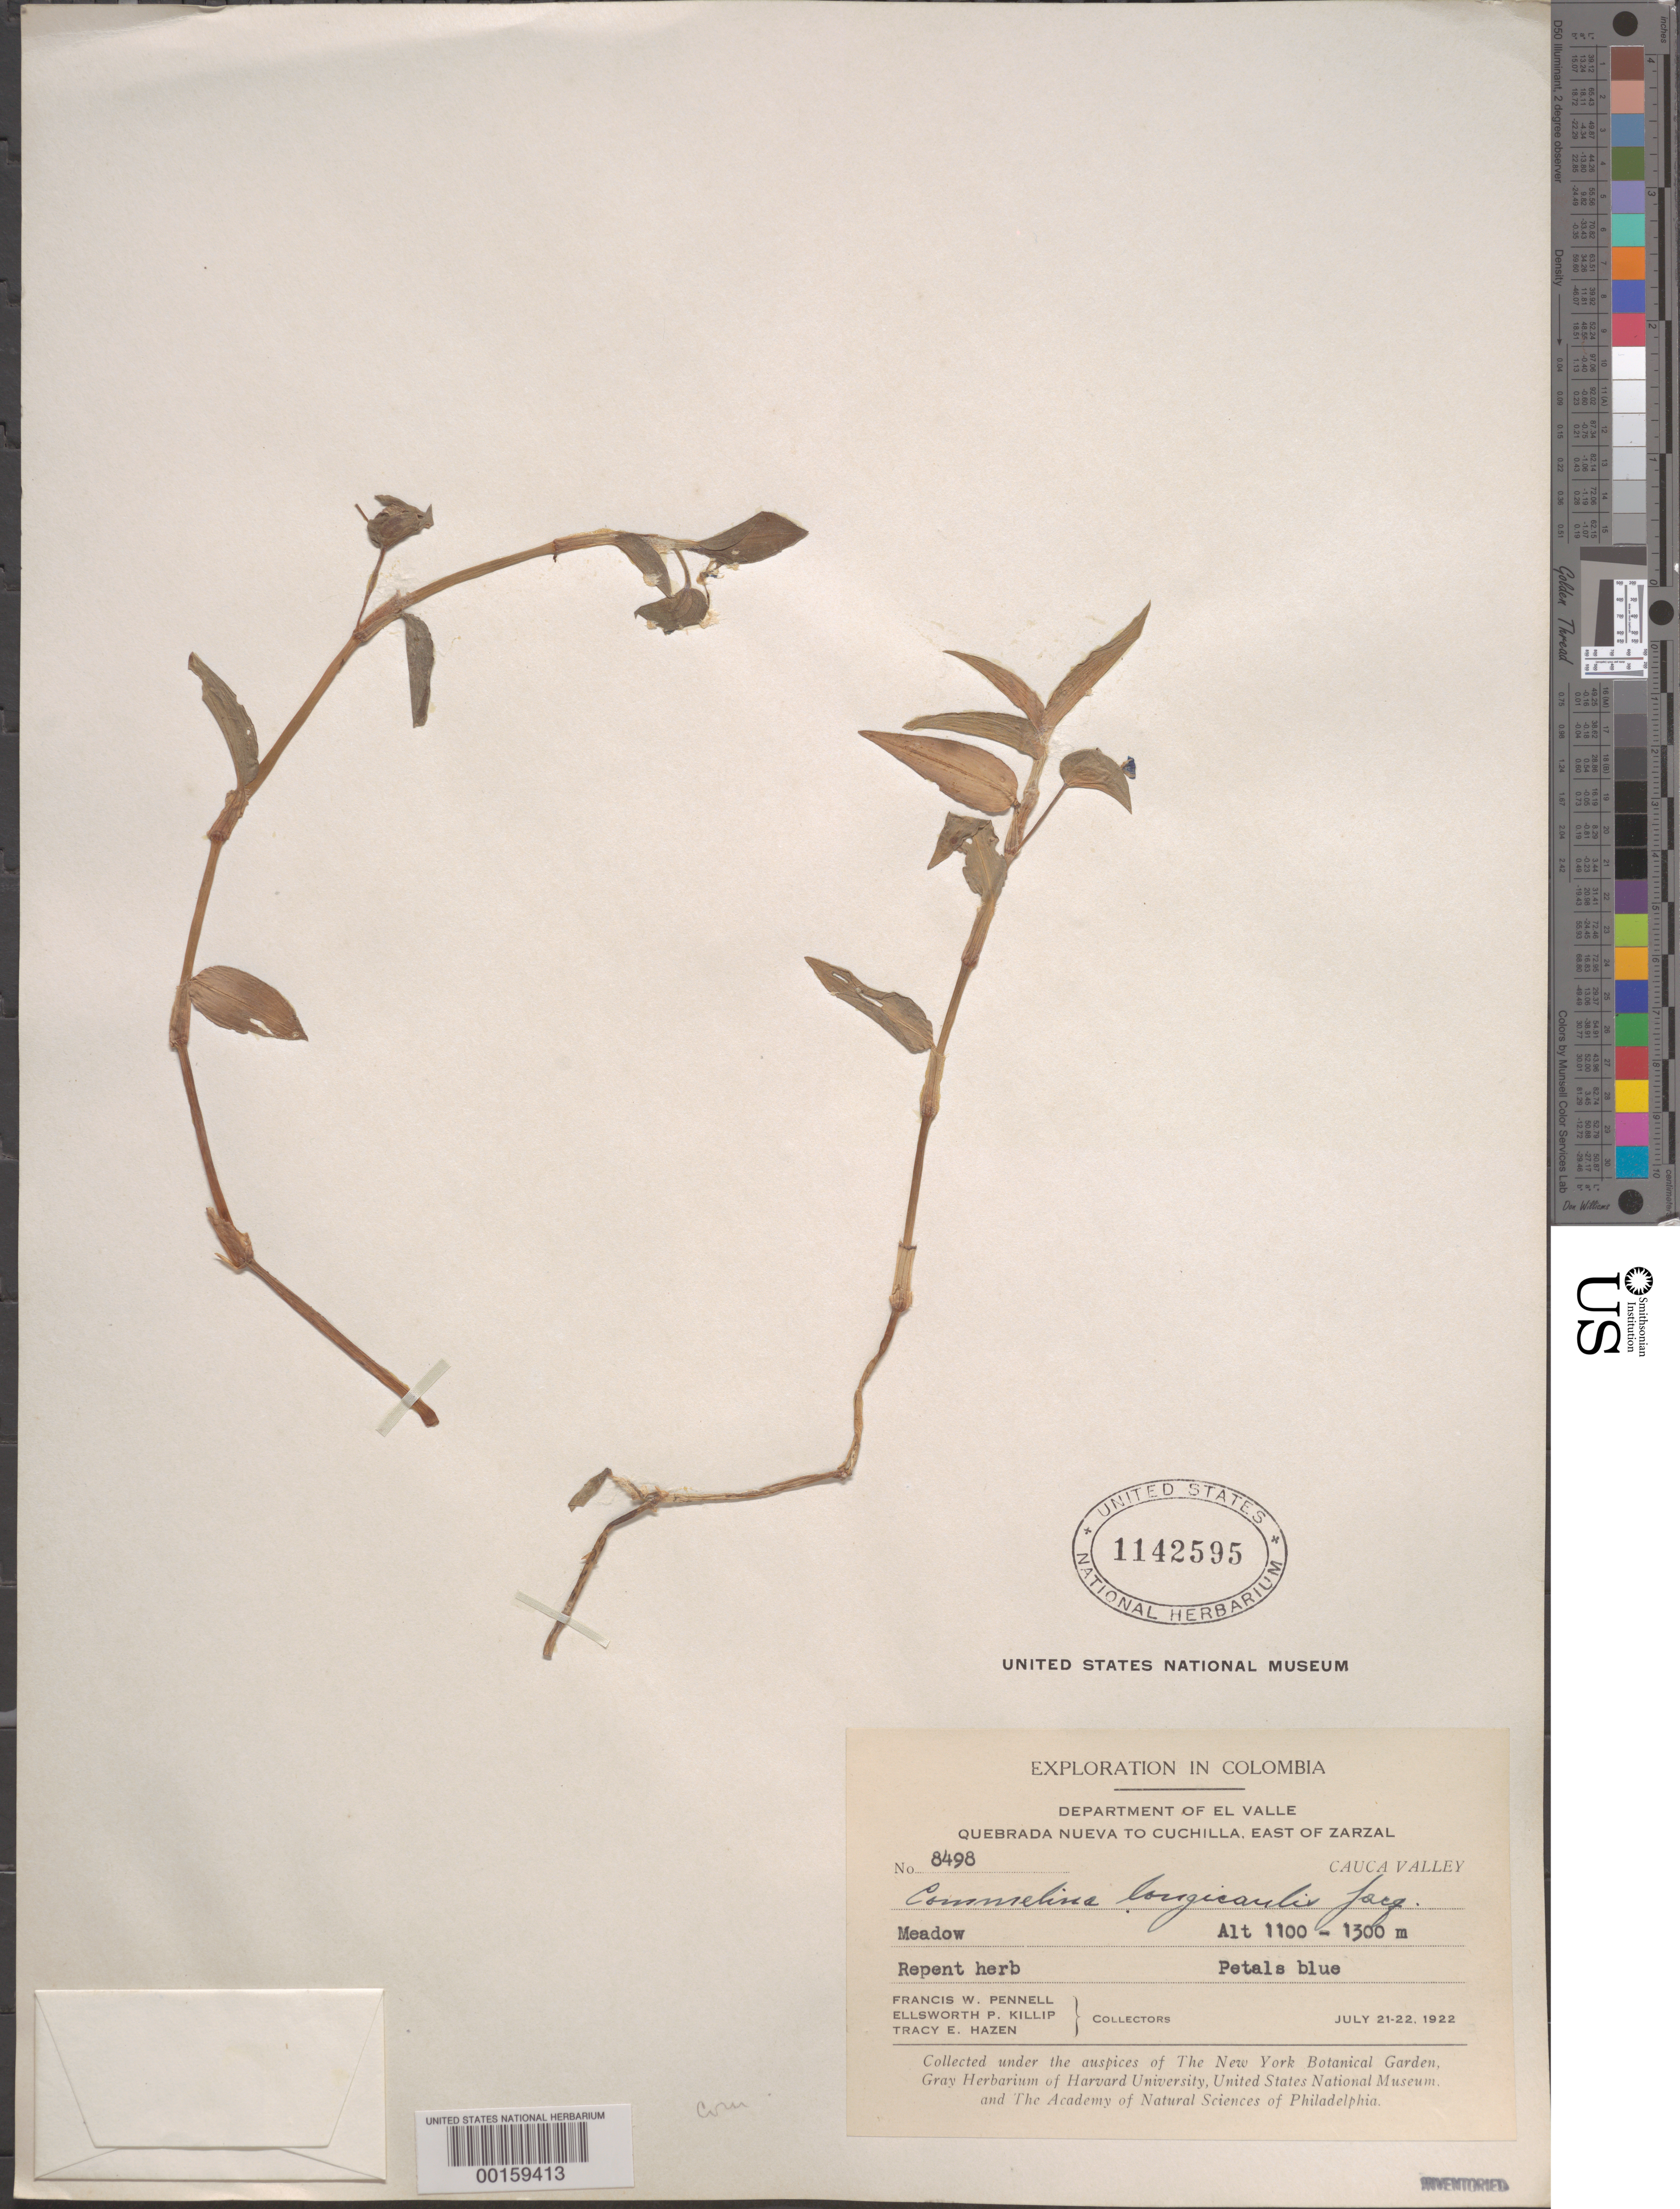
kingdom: Plantae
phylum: Tracheophyta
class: Liliopsida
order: Commelinales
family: Commelinaceae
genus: Commelina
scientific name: Commelina diffusa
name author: Burm. f.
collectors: F. W. Pennell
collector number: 8498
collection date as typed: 21 Jul 1922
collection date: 1922-07-21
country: Colombia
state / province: Valle del Cauca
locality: Quebrada Nueva to Cuchilla, E of Zarzal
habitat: Meadow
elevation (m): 1100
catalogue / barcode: US 1142595